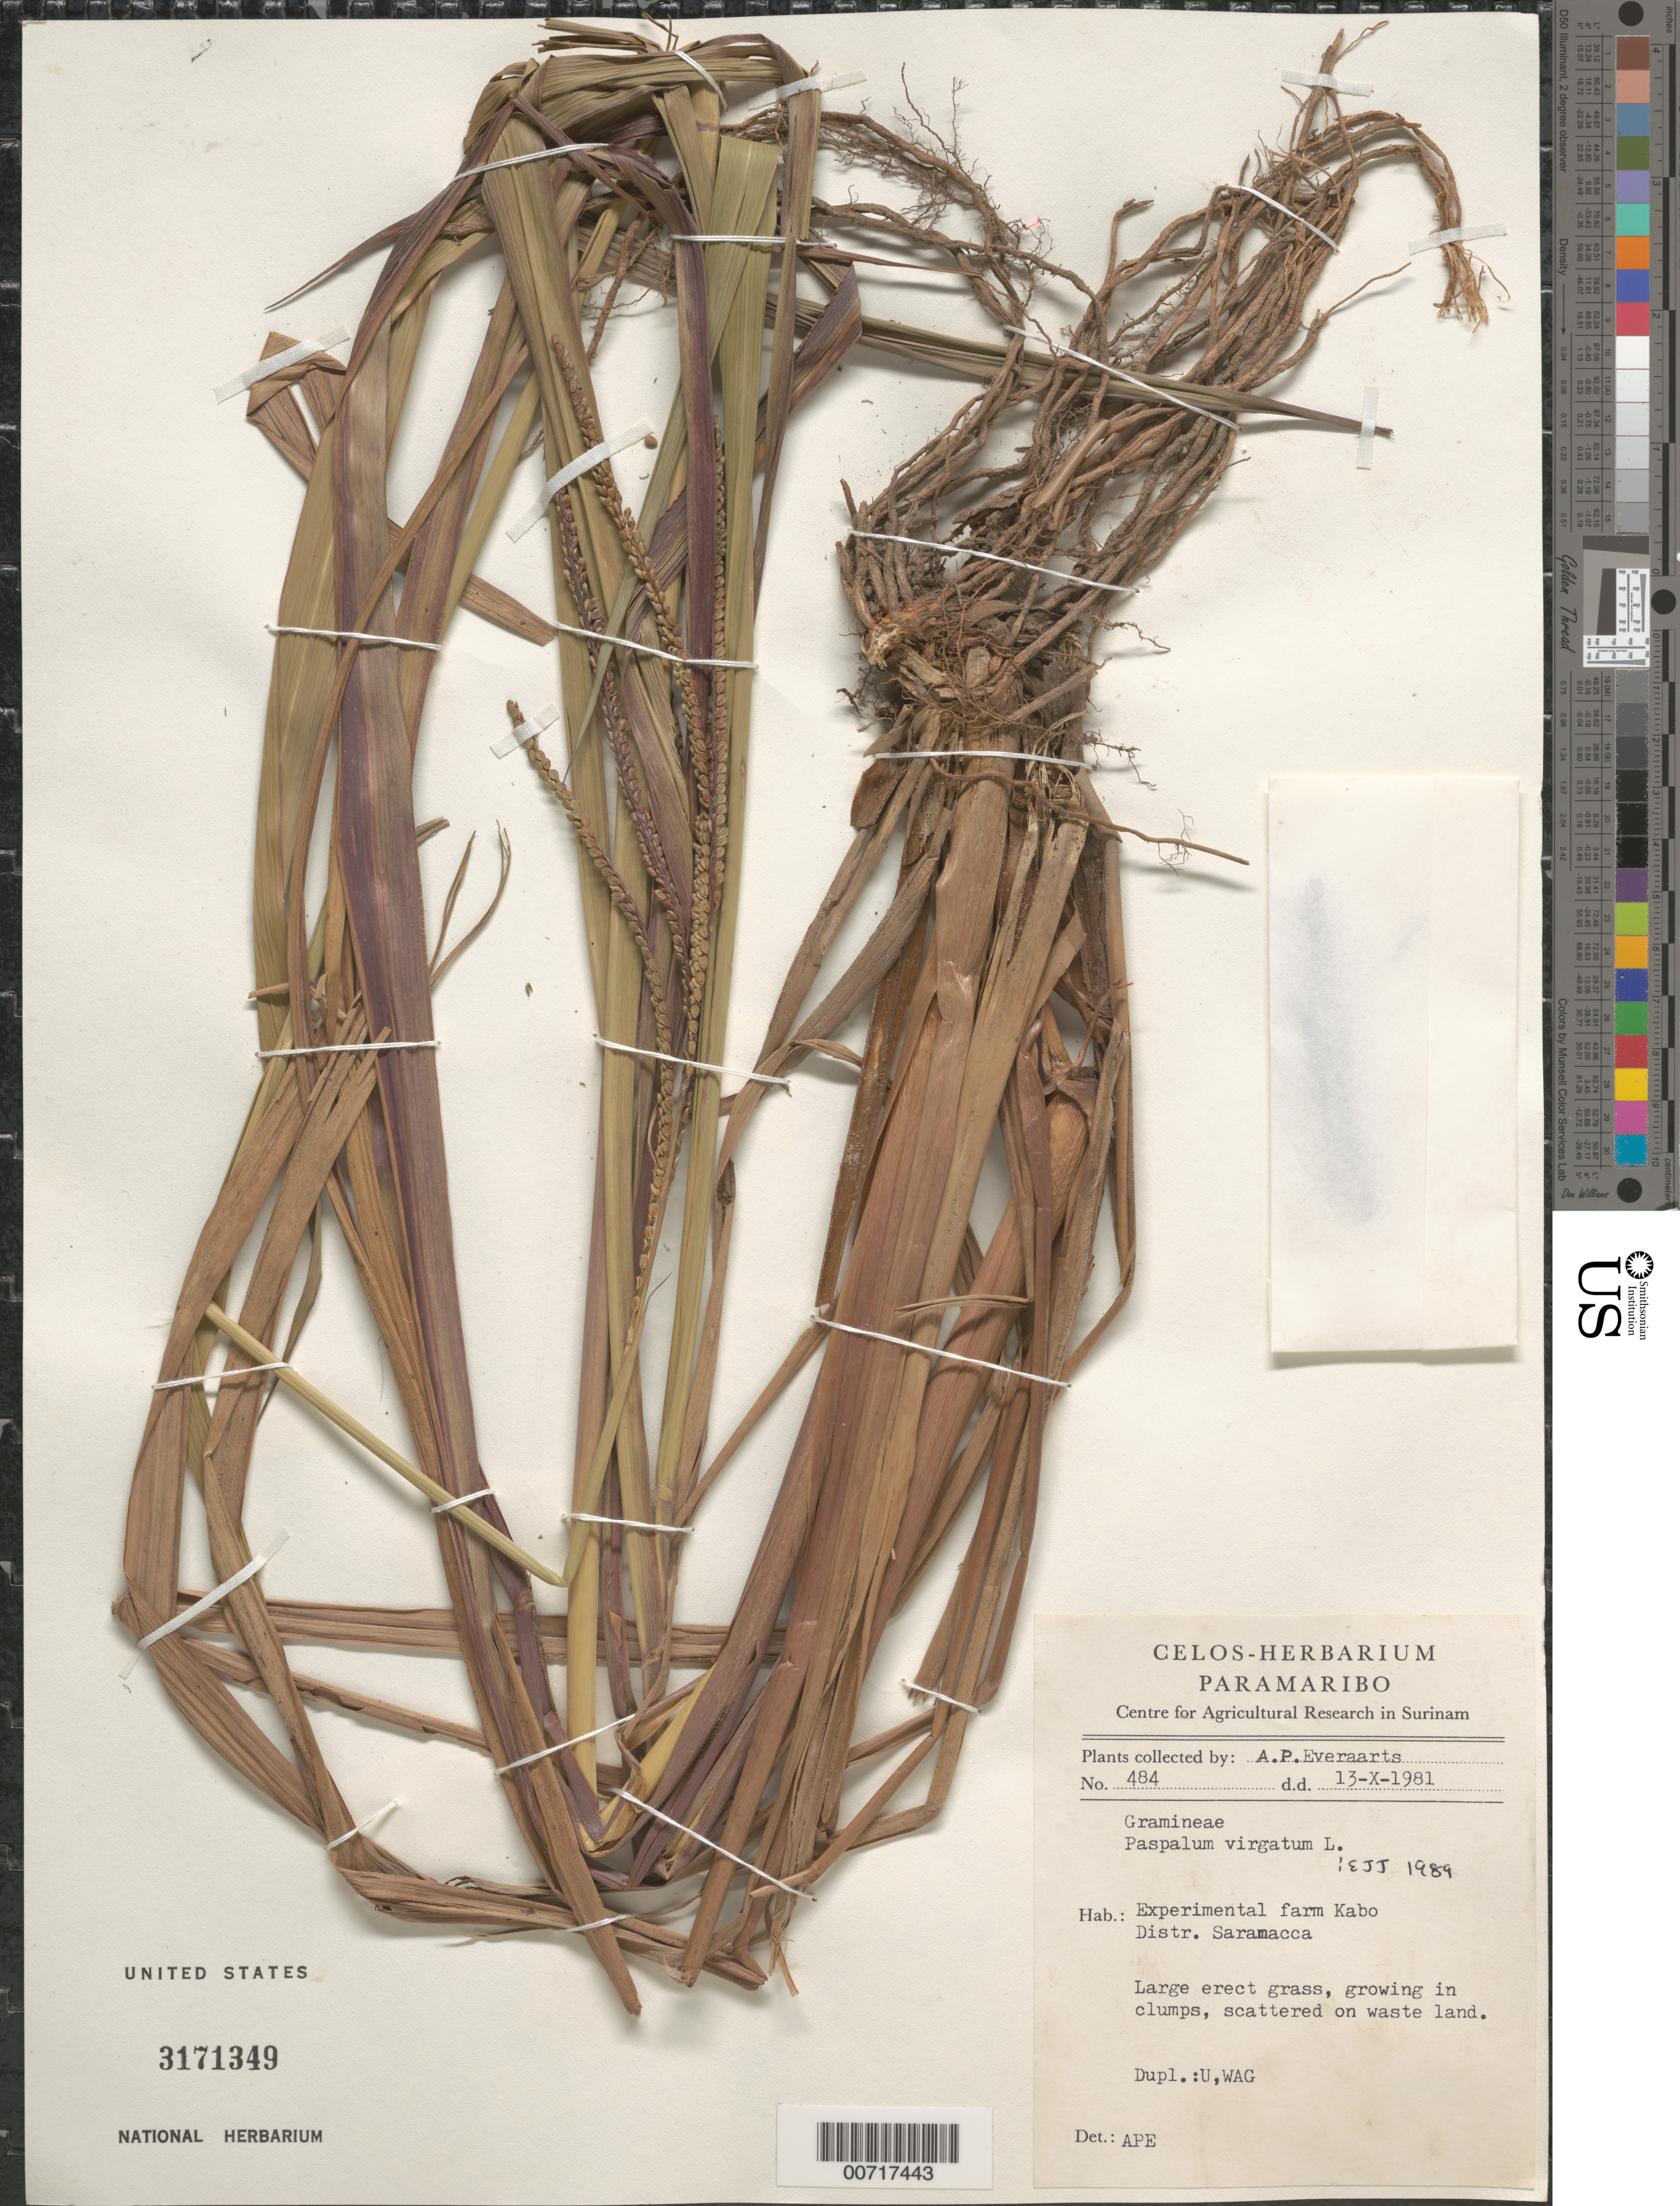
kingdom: Plantae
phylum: Tracheophyta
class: Liliopsida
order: Poales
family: Poaceae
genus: Paspalum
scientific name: Paspalum virgatum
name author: L.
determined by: Judziewicz, E. J.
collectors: A. Everaarts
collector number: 484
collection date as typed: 13-Oct-81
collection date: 1981-10-13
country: Suriname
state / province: Saramacca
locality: Kabo Experimental Farm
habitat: Waste land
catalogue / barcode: US 3171349